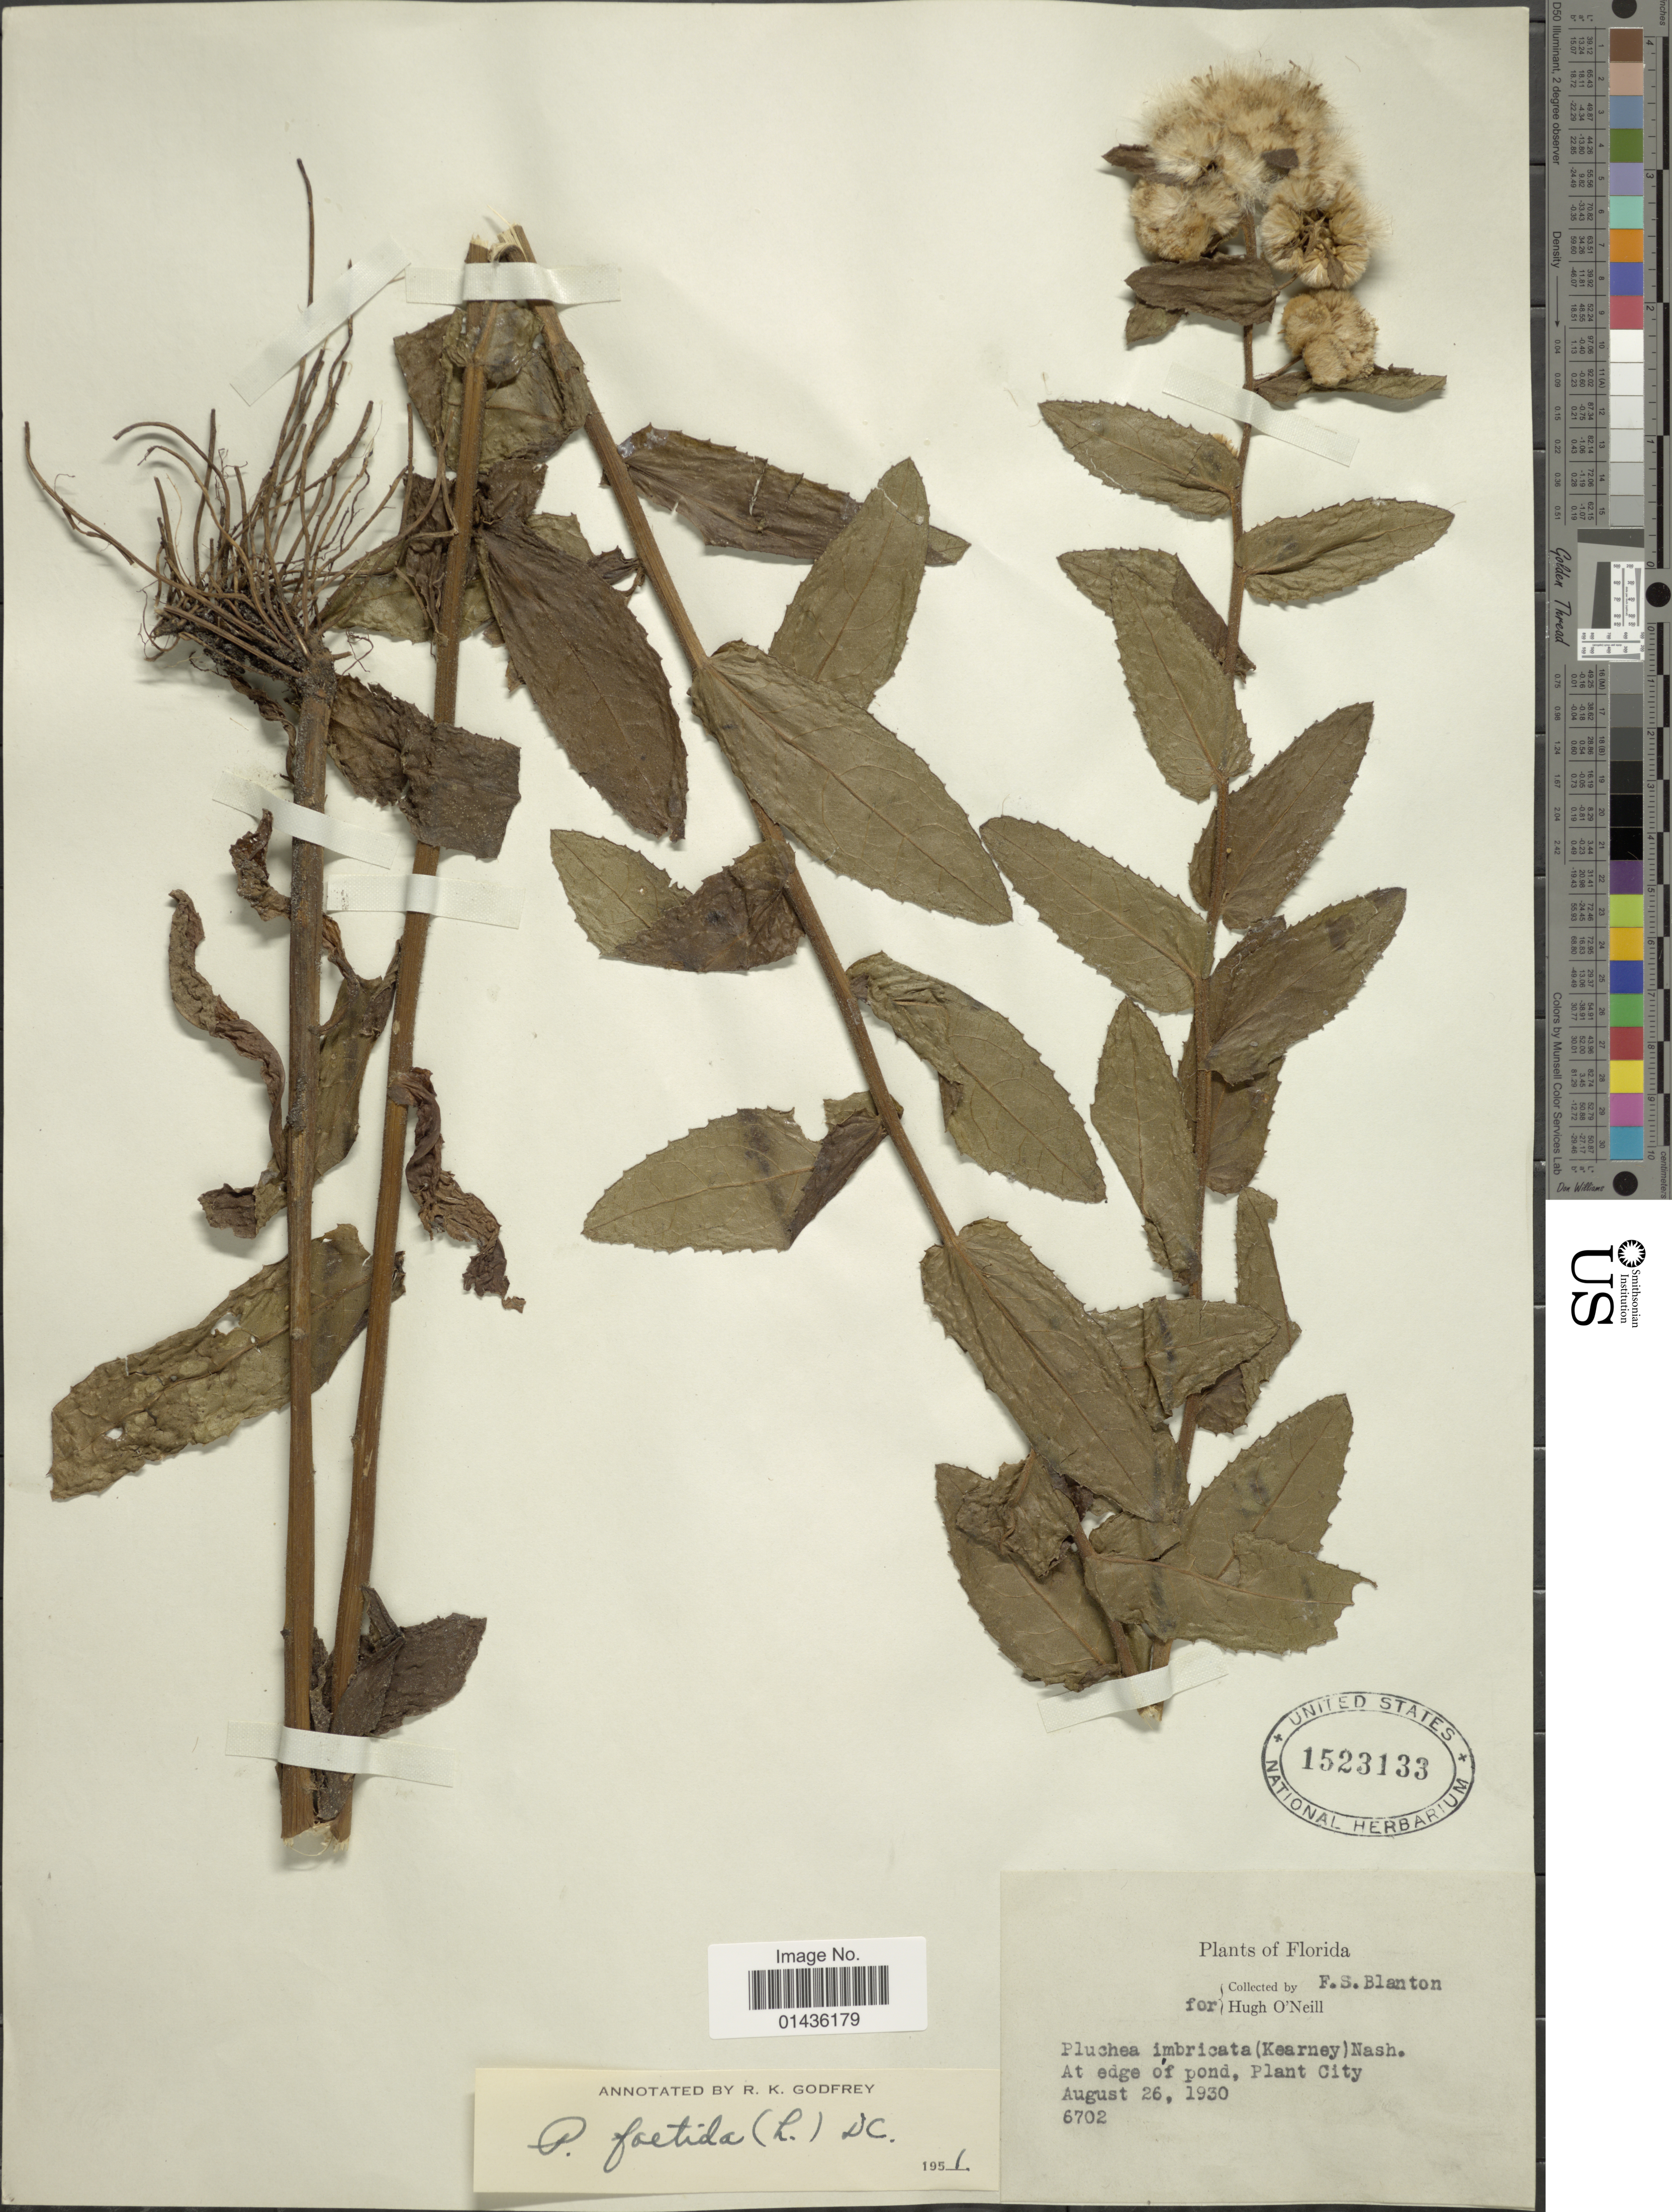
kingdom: Plantae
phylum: Tracheophyta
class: Magnoliopsida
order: Asterales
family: Asteraceae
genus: Pluchea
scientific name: Pluchea foetida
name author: (L.) DC.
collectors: F. S. Blanton & H. O'Neill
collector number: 6702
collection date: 1930-08-26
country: United States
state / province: Florida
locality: Plant Clity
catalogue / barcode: US 1523133